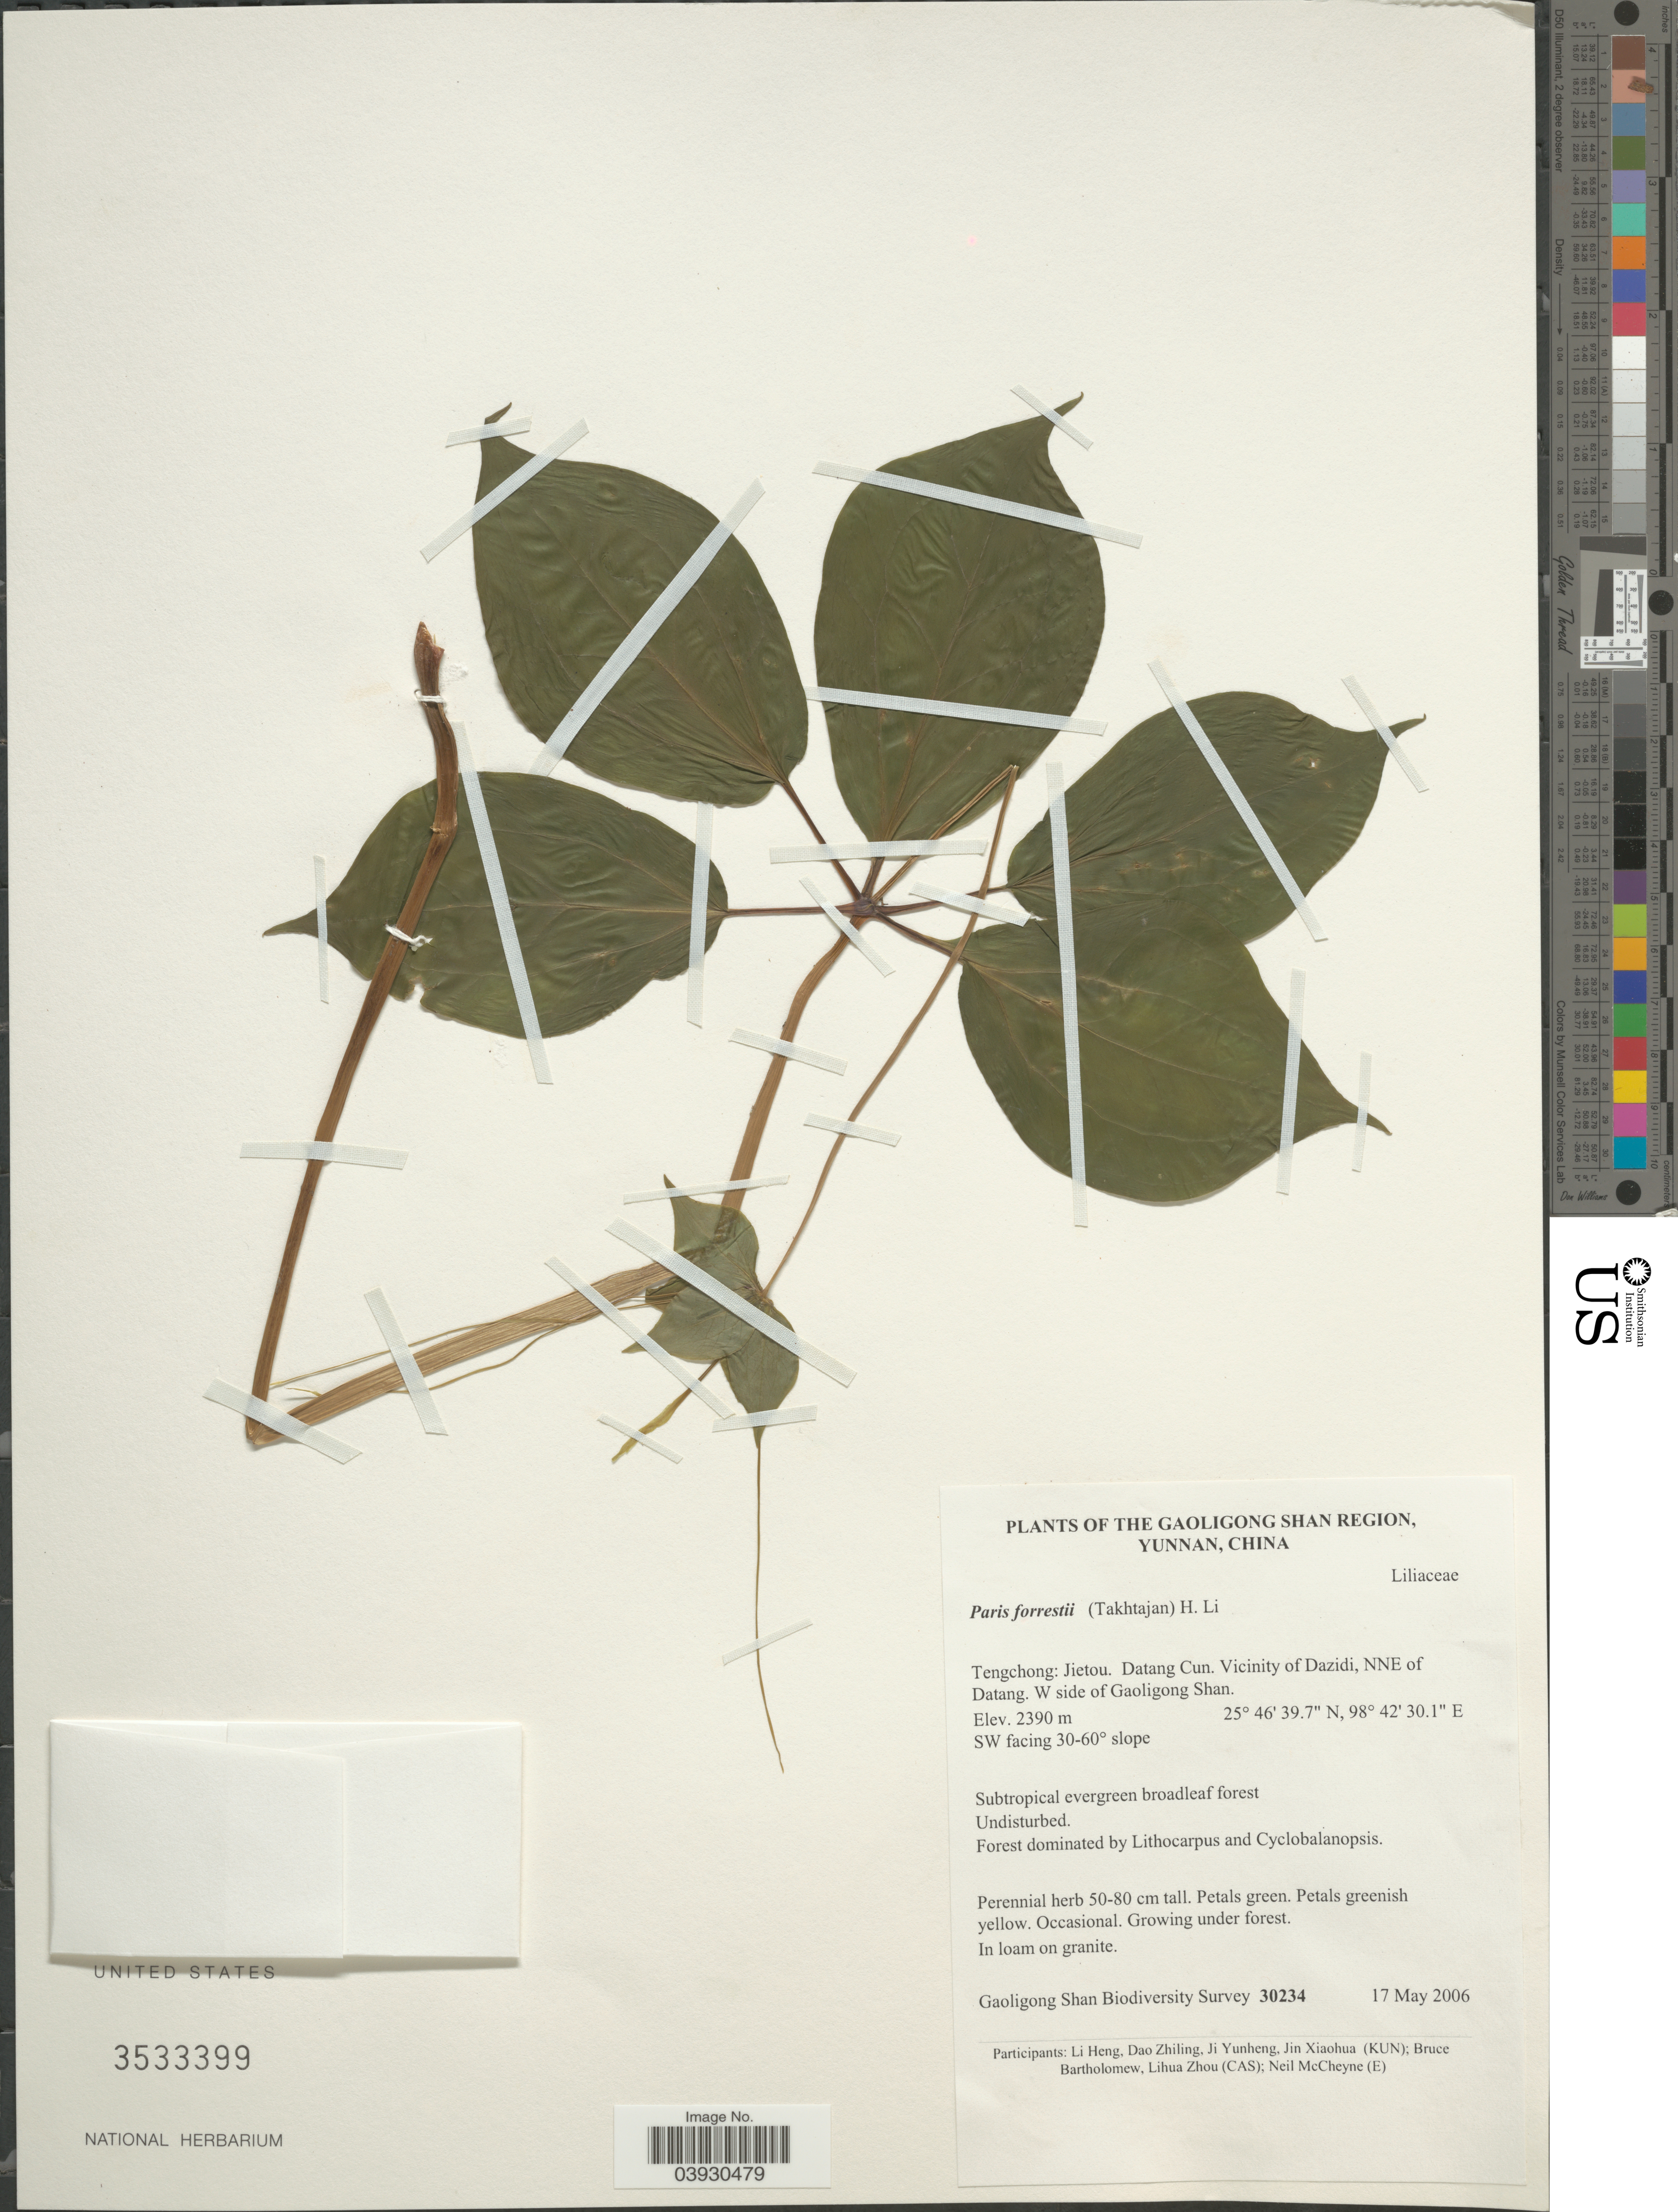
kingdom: Plantae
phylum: Tracheophyta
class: Liliopsida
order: Liliales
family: Melanthiaceae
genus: Paris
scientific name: Paris forrestii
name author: (Takht.) H. Li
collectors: Gaoligong Shan Biodiversity Survey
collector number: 30234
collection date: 2006-05-17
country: China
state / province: Yunnan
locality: The Gaoligong Shan Region. Tengchong: Jietou. Datang Cun. Vicinity of Dazidi, NNE of Datang. W side of Gaoligong Shan. SW facing 30-60° slope.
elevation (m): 2390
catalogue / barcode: US 3533399